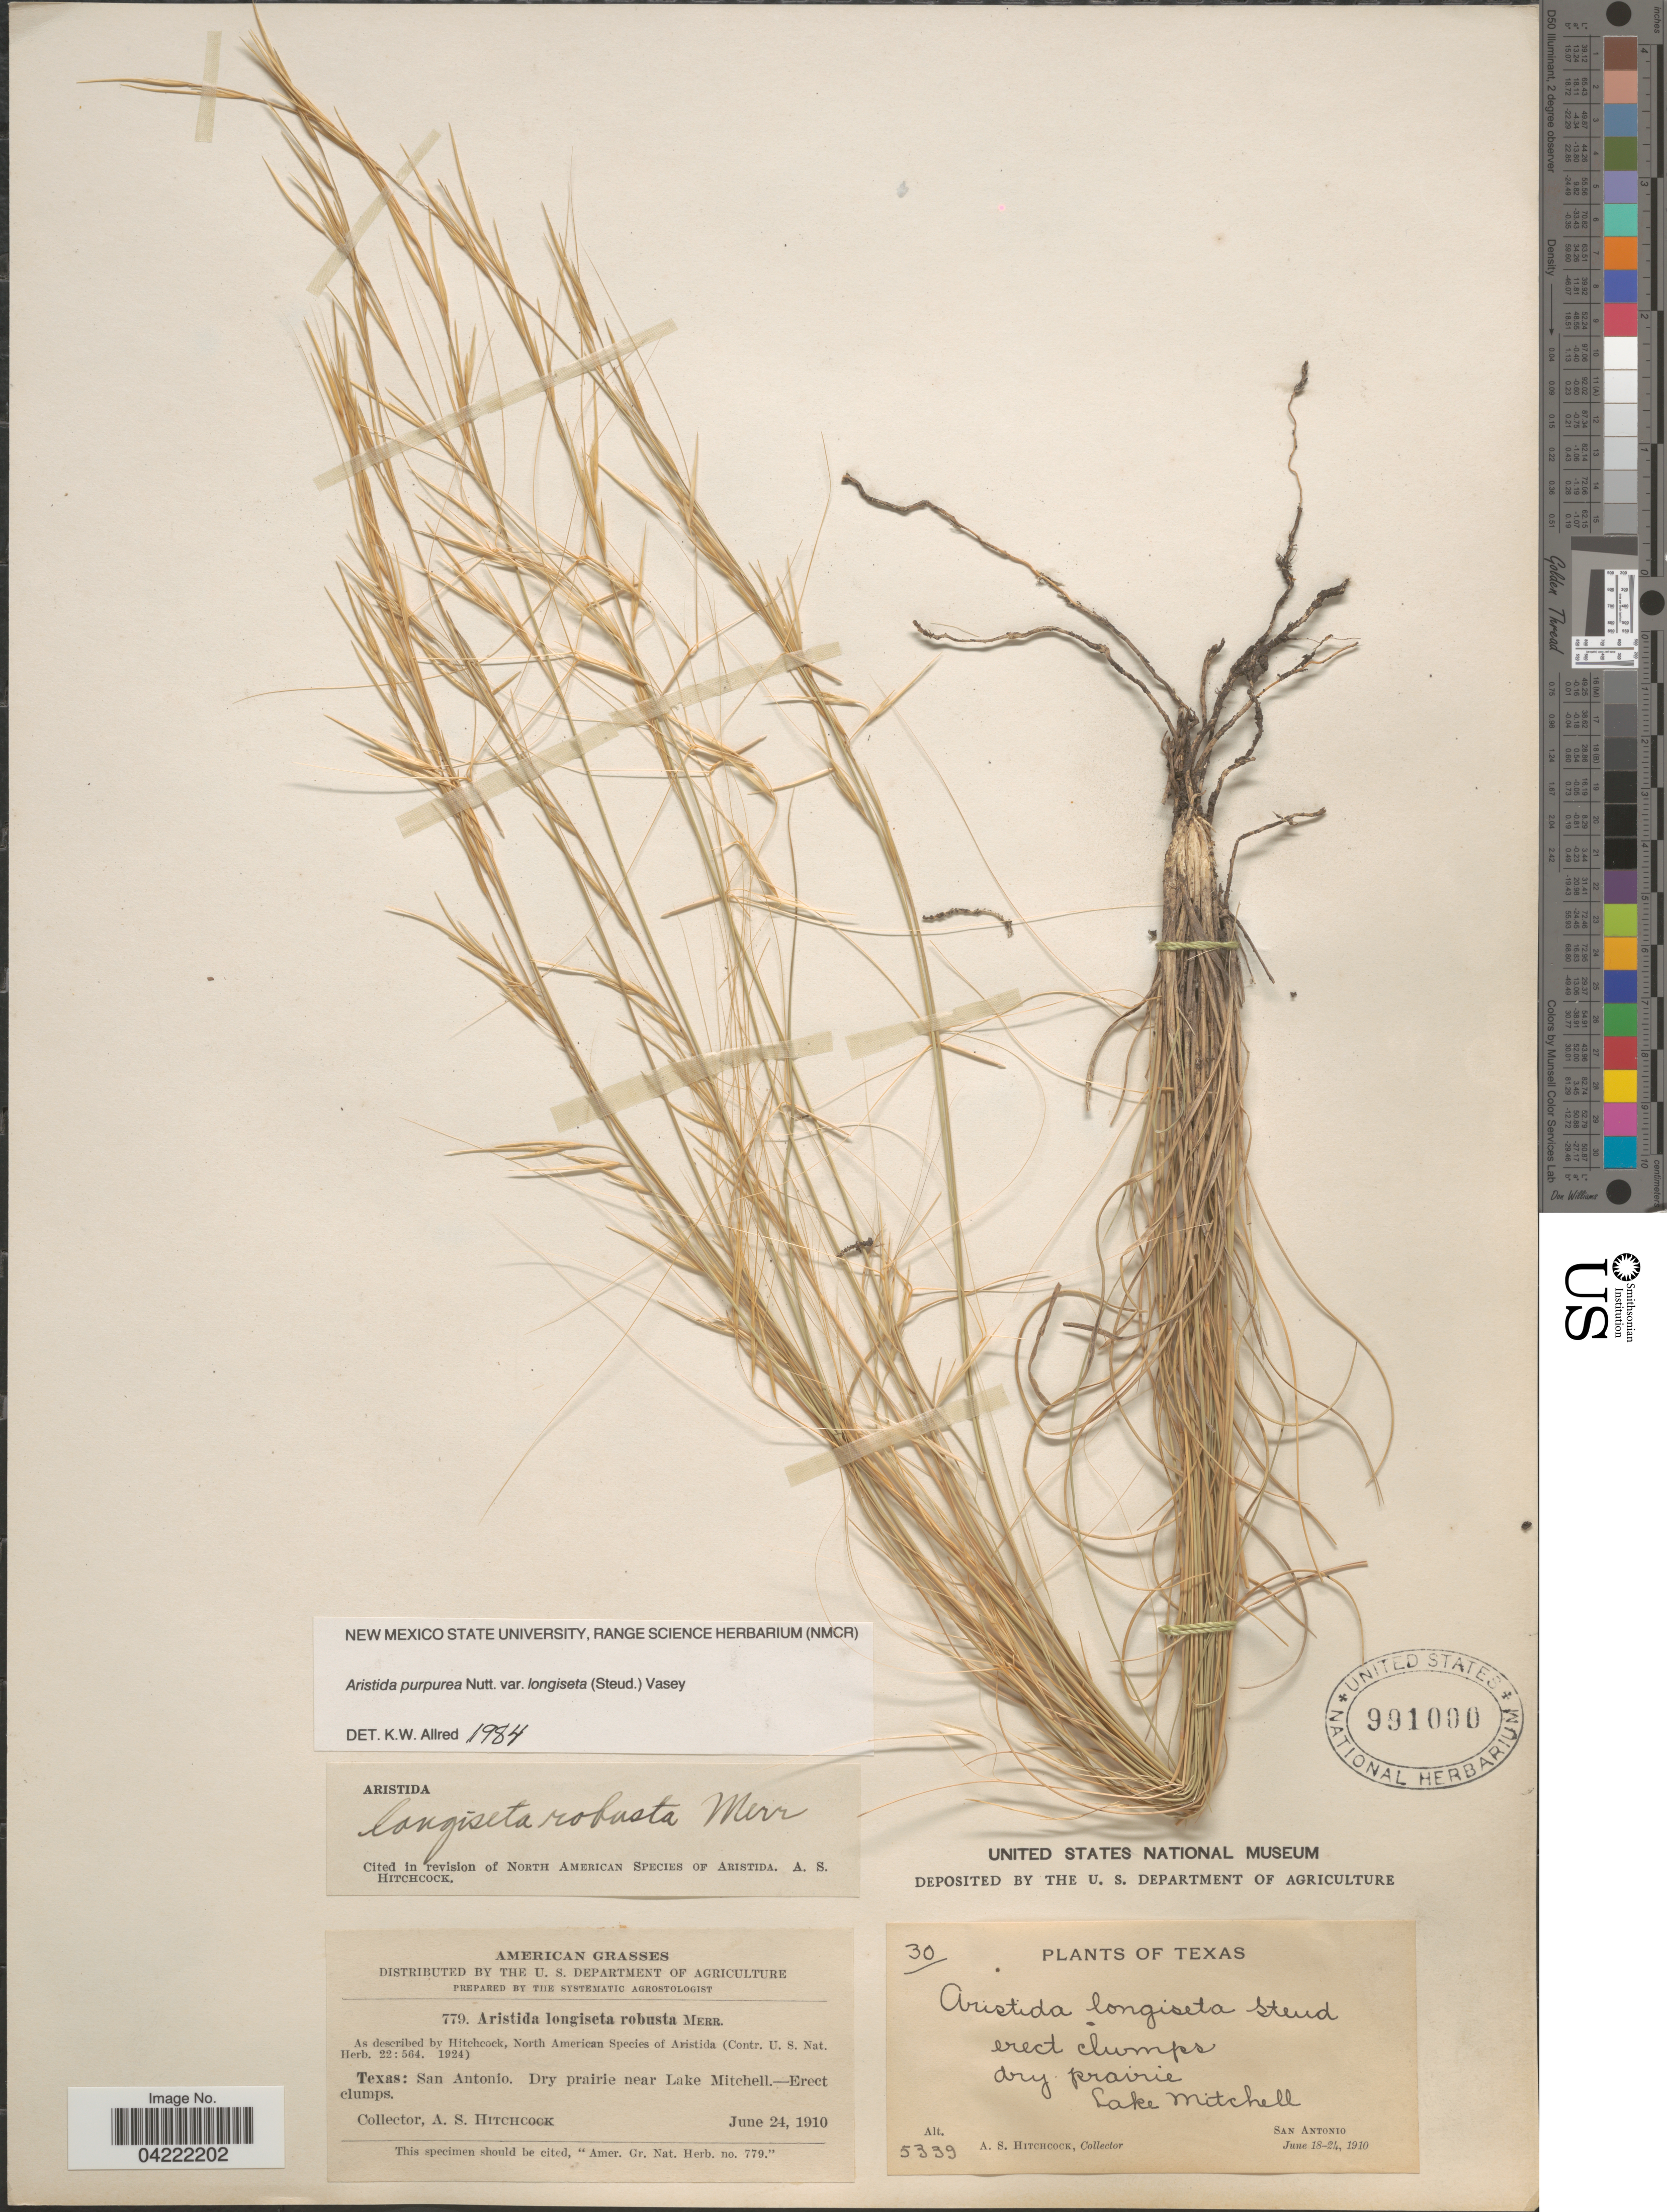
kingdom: Plantae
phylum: Tracheophyta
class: Liliopsida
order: Poales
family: Poaceae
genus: Aristida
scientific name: Aristida purpurea var. longiseta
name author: (Steud.) Vasey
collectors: A. S. Hitchcock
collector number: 5339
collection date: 1910-06-24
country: United States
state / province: Texas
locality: Dry prairie Lake Mitchell. San Antonio.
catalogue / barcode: US 991000